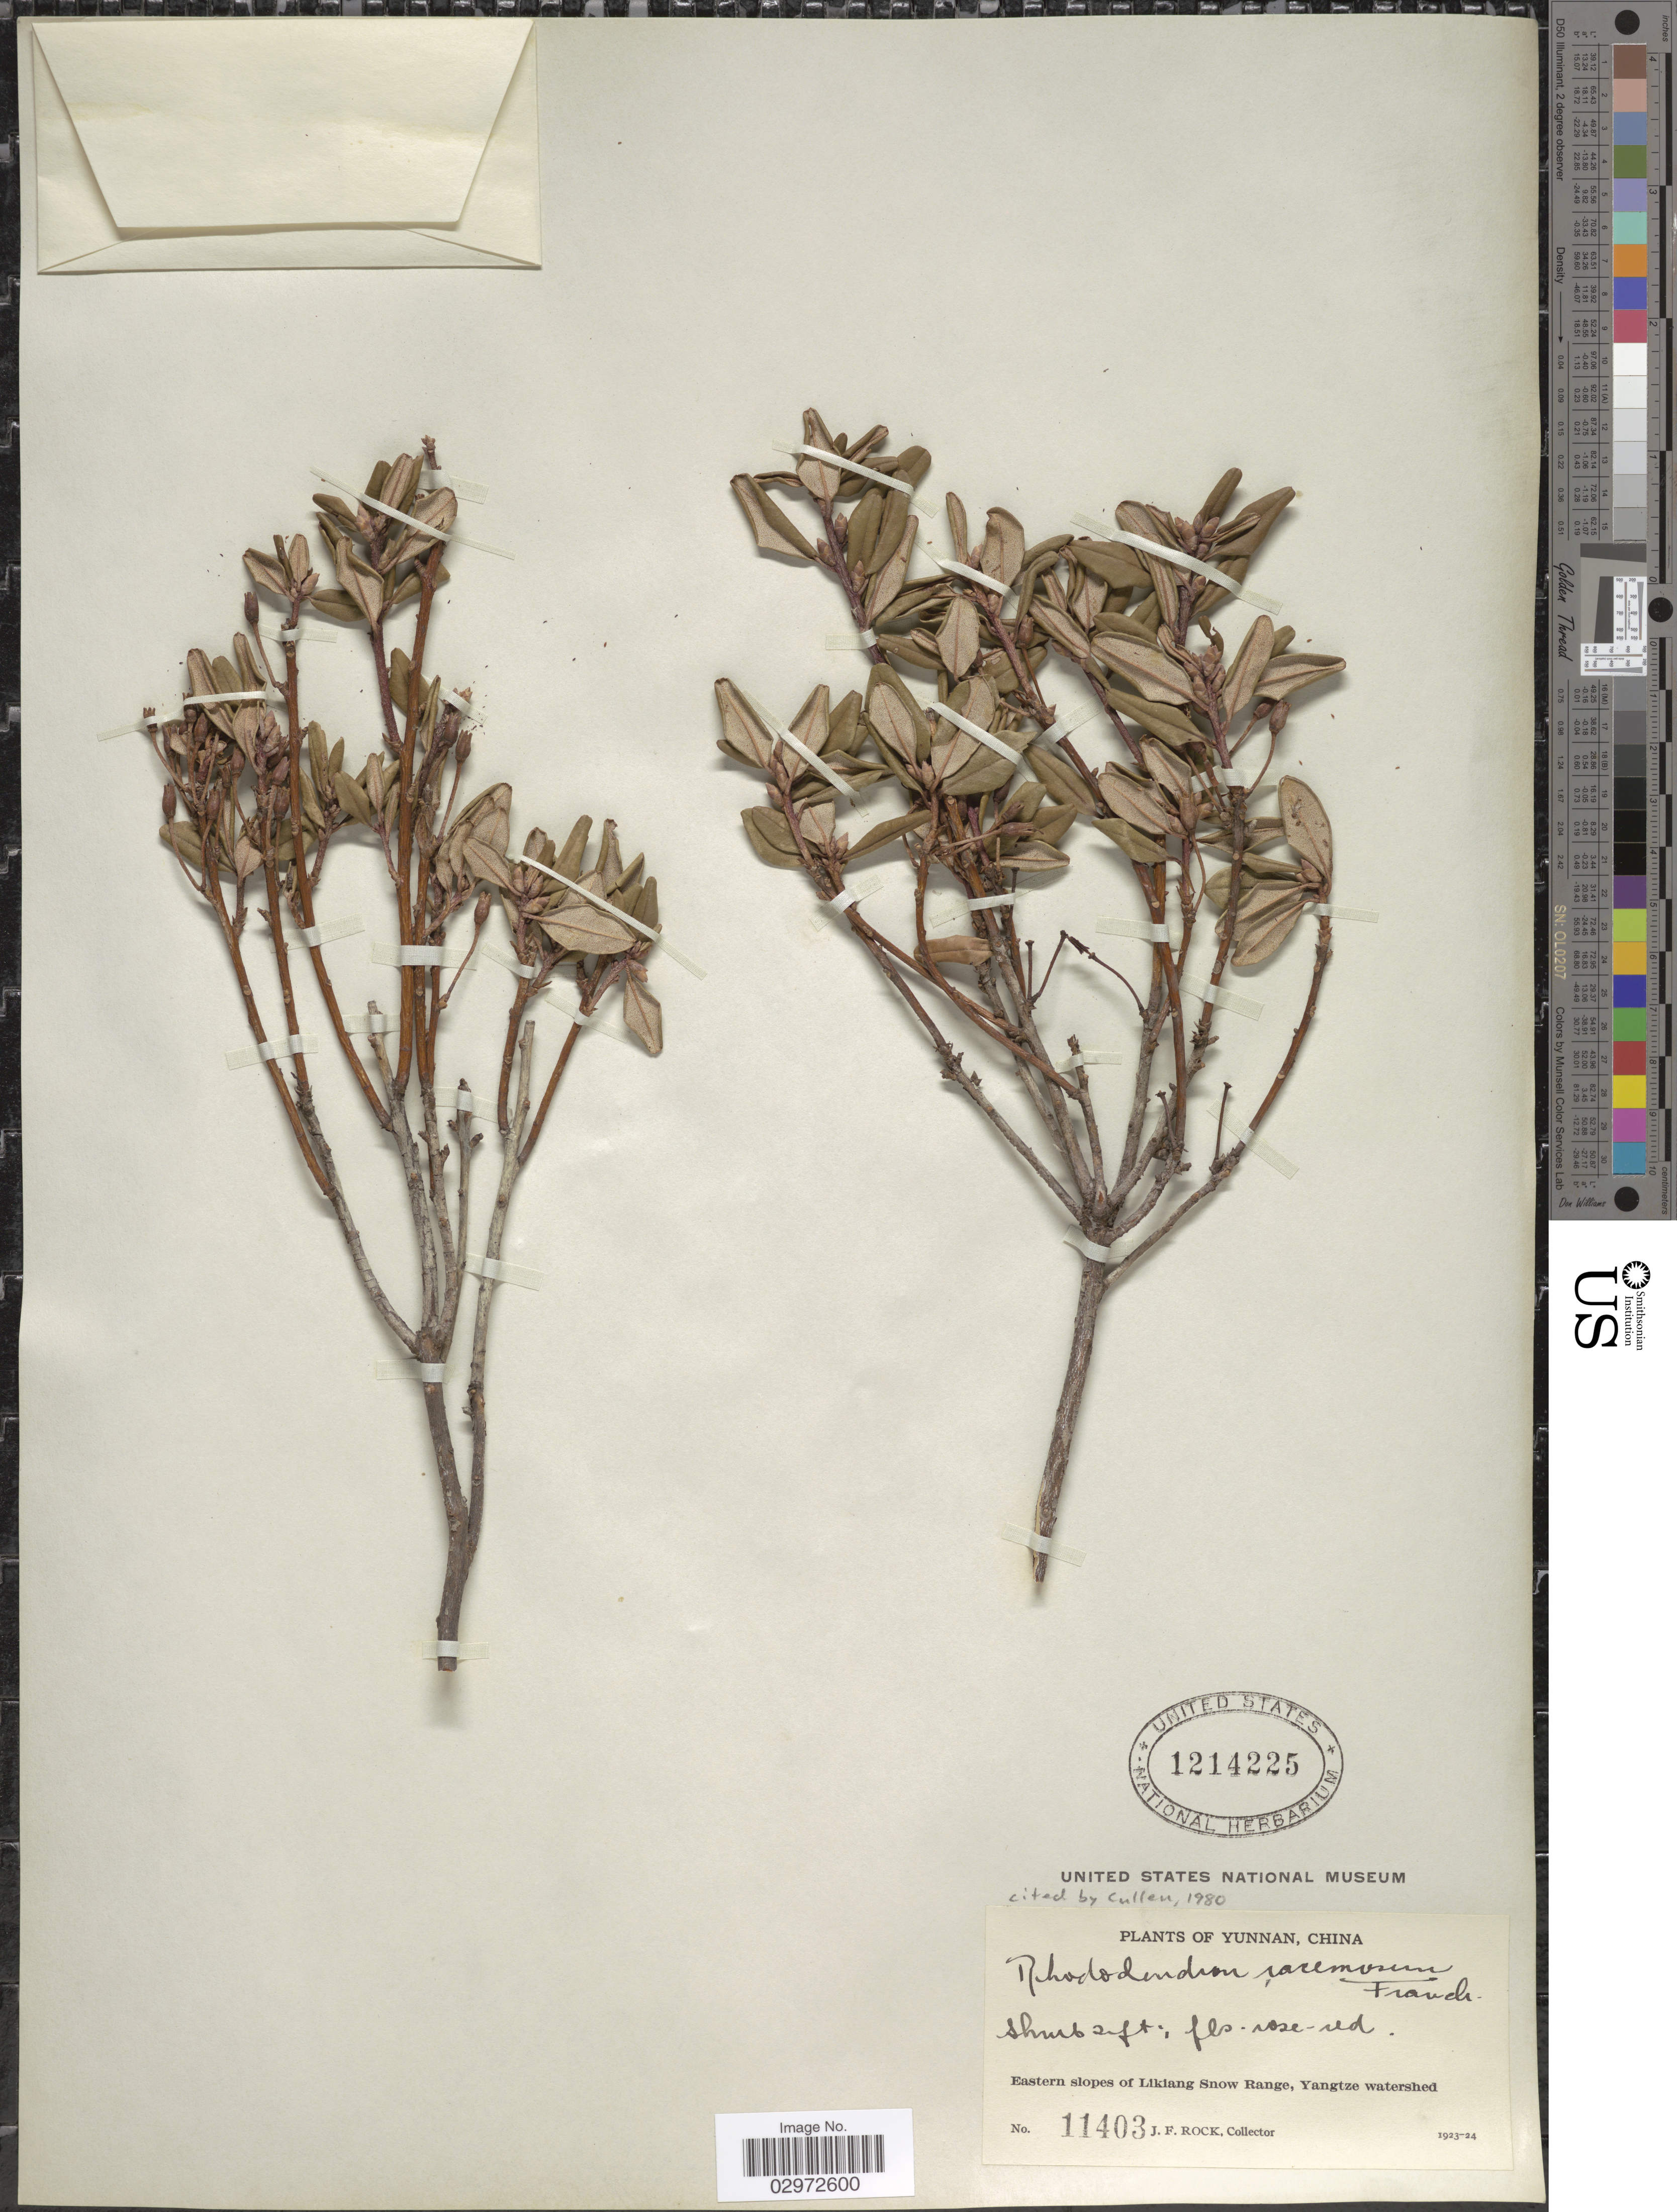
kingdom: Plantae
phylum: Tracheophyta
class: Magnoliopsida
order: Ericales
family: Ericaceae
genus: Rhododendron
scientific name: Rhododendron racemosum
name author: Franch.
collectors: J. Rock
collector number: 11403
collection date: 1923/1924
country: China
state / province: Yunnan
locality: Eastern slopes of Likiang Snow Range, Yangtze watershed.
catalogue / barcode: US 1214225